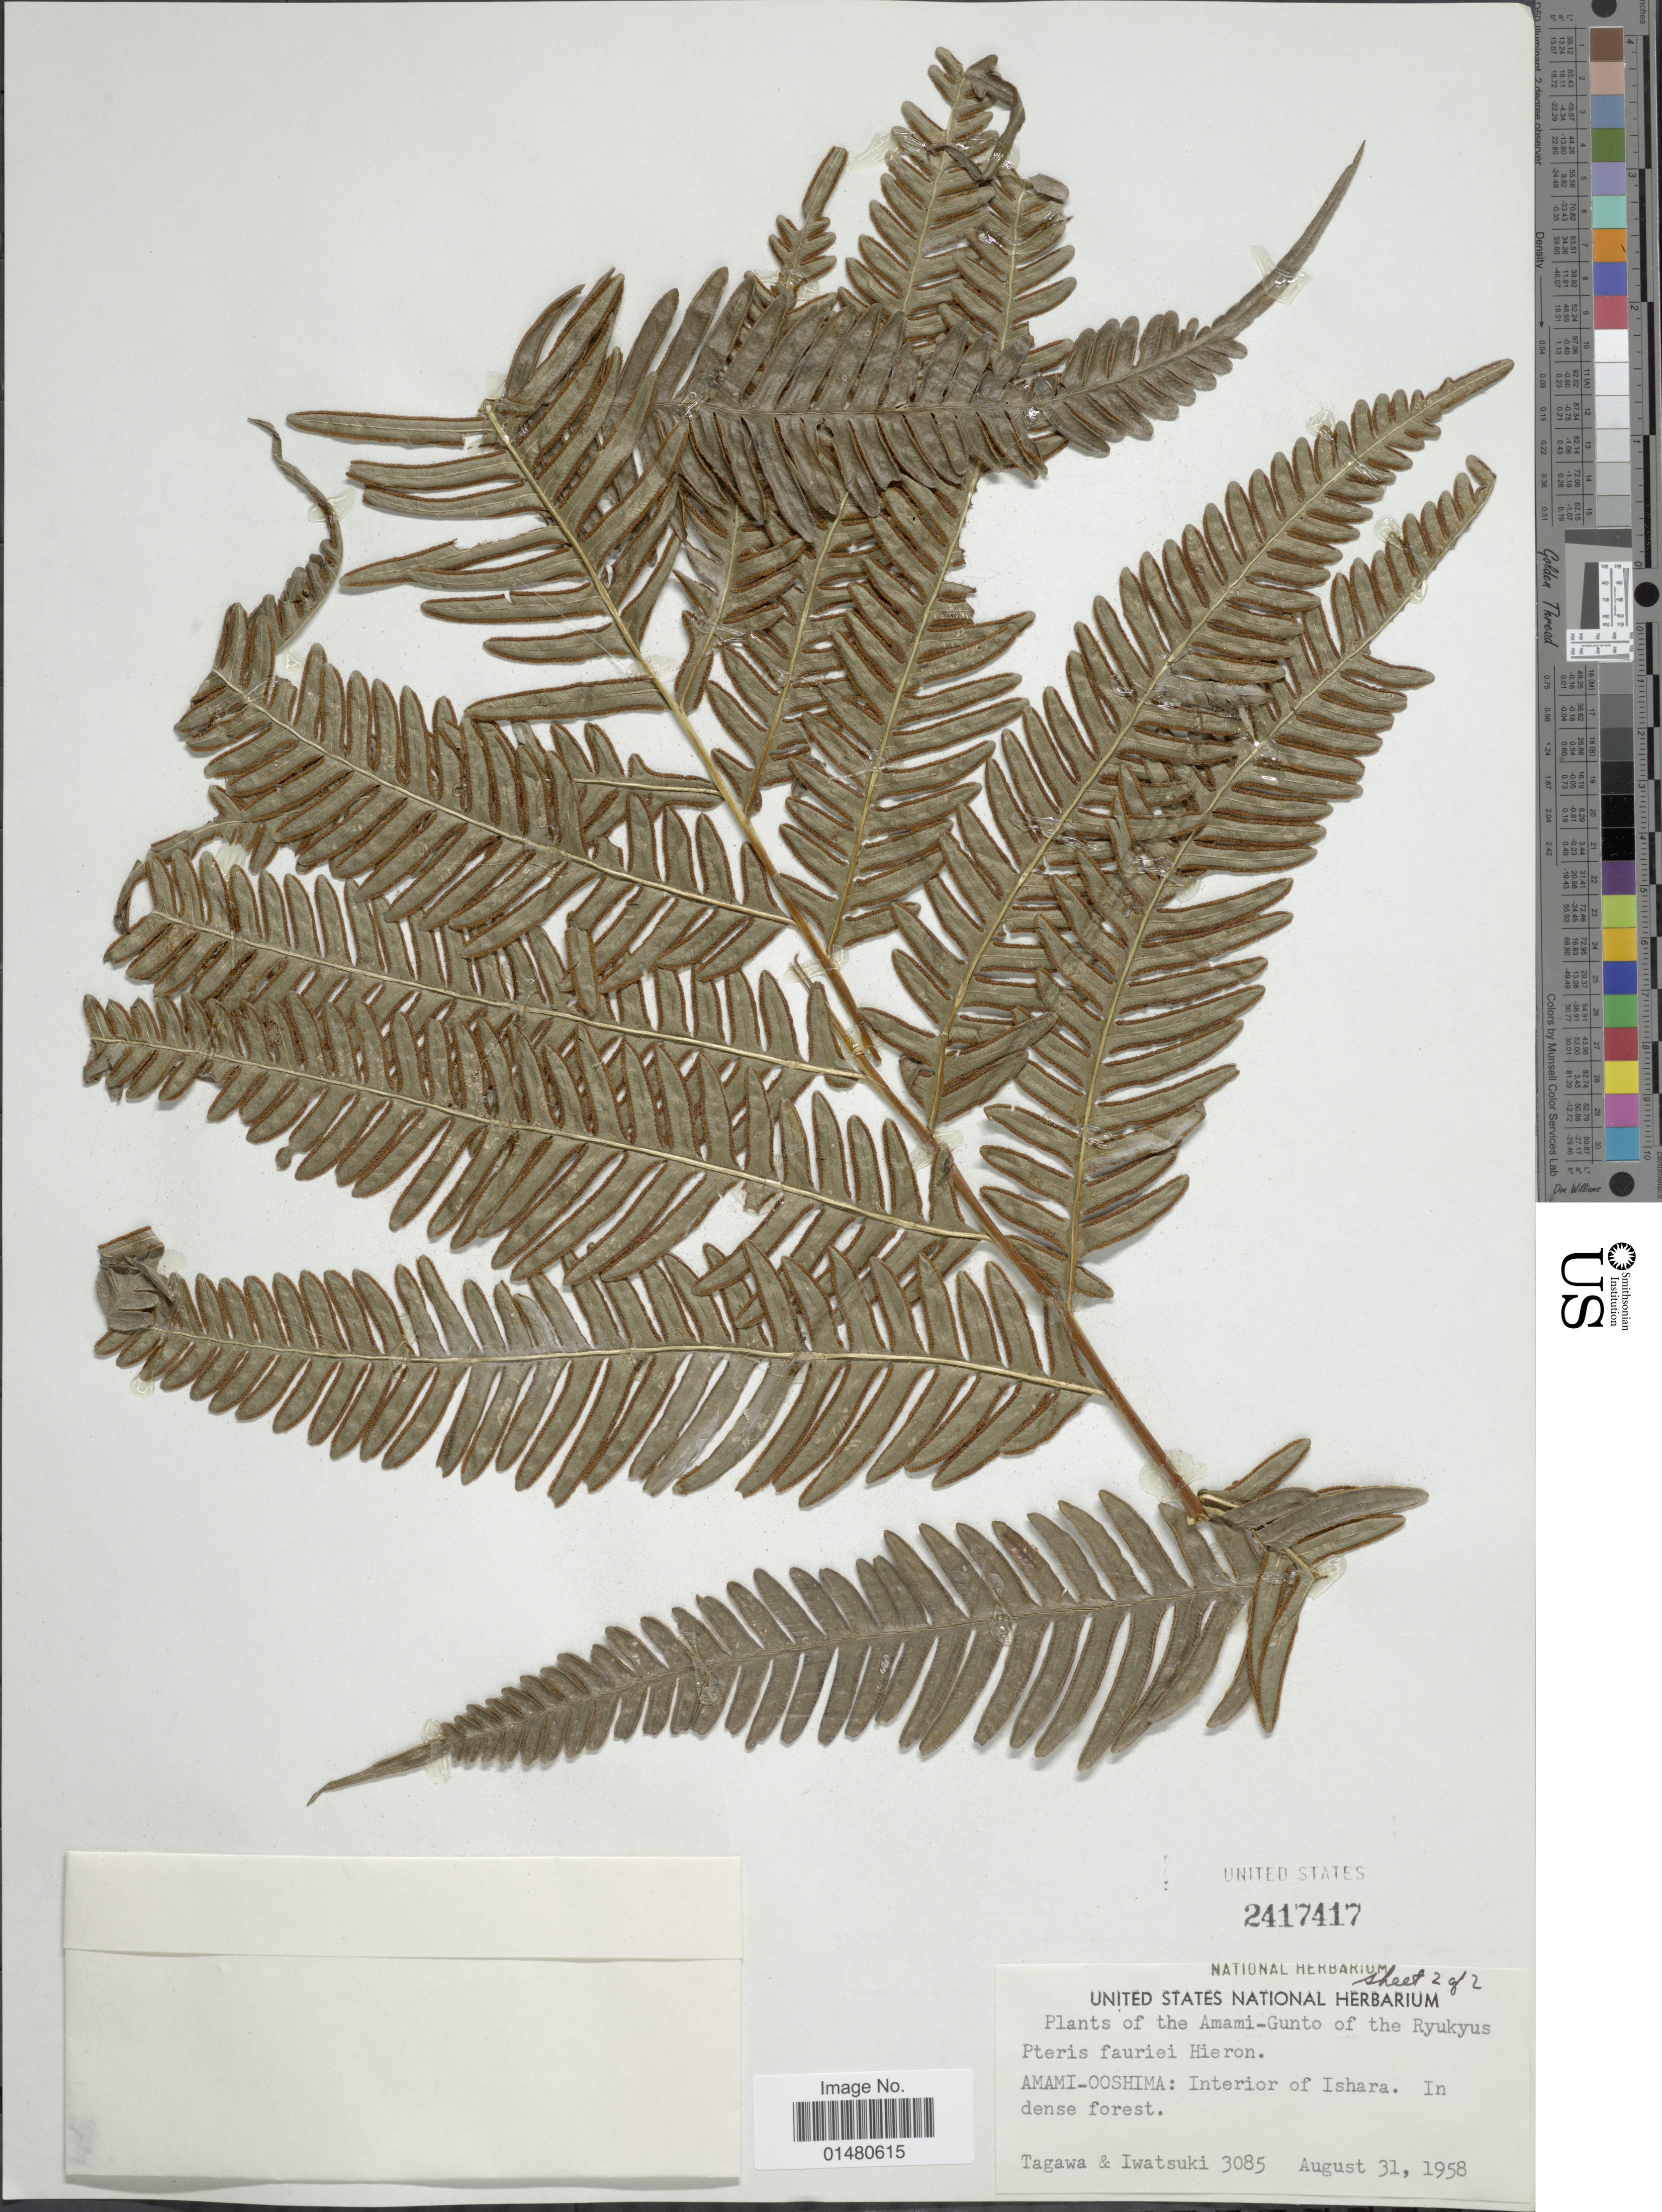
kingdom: Plantae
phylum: Tracheophyta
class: Polypodiopsida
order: Polypodiales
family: Pteridaceae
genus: Pteris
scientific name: Pteris fauriei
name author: Hieron.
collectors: A. Tagawa & Iwatsuki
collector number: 3085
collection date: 1958-08-31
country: Japan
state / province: Okinawa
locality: Amami-Gunto of the Ryukyus, Amami-Ooshima: Interior of Ishara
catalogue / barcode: US 2417417